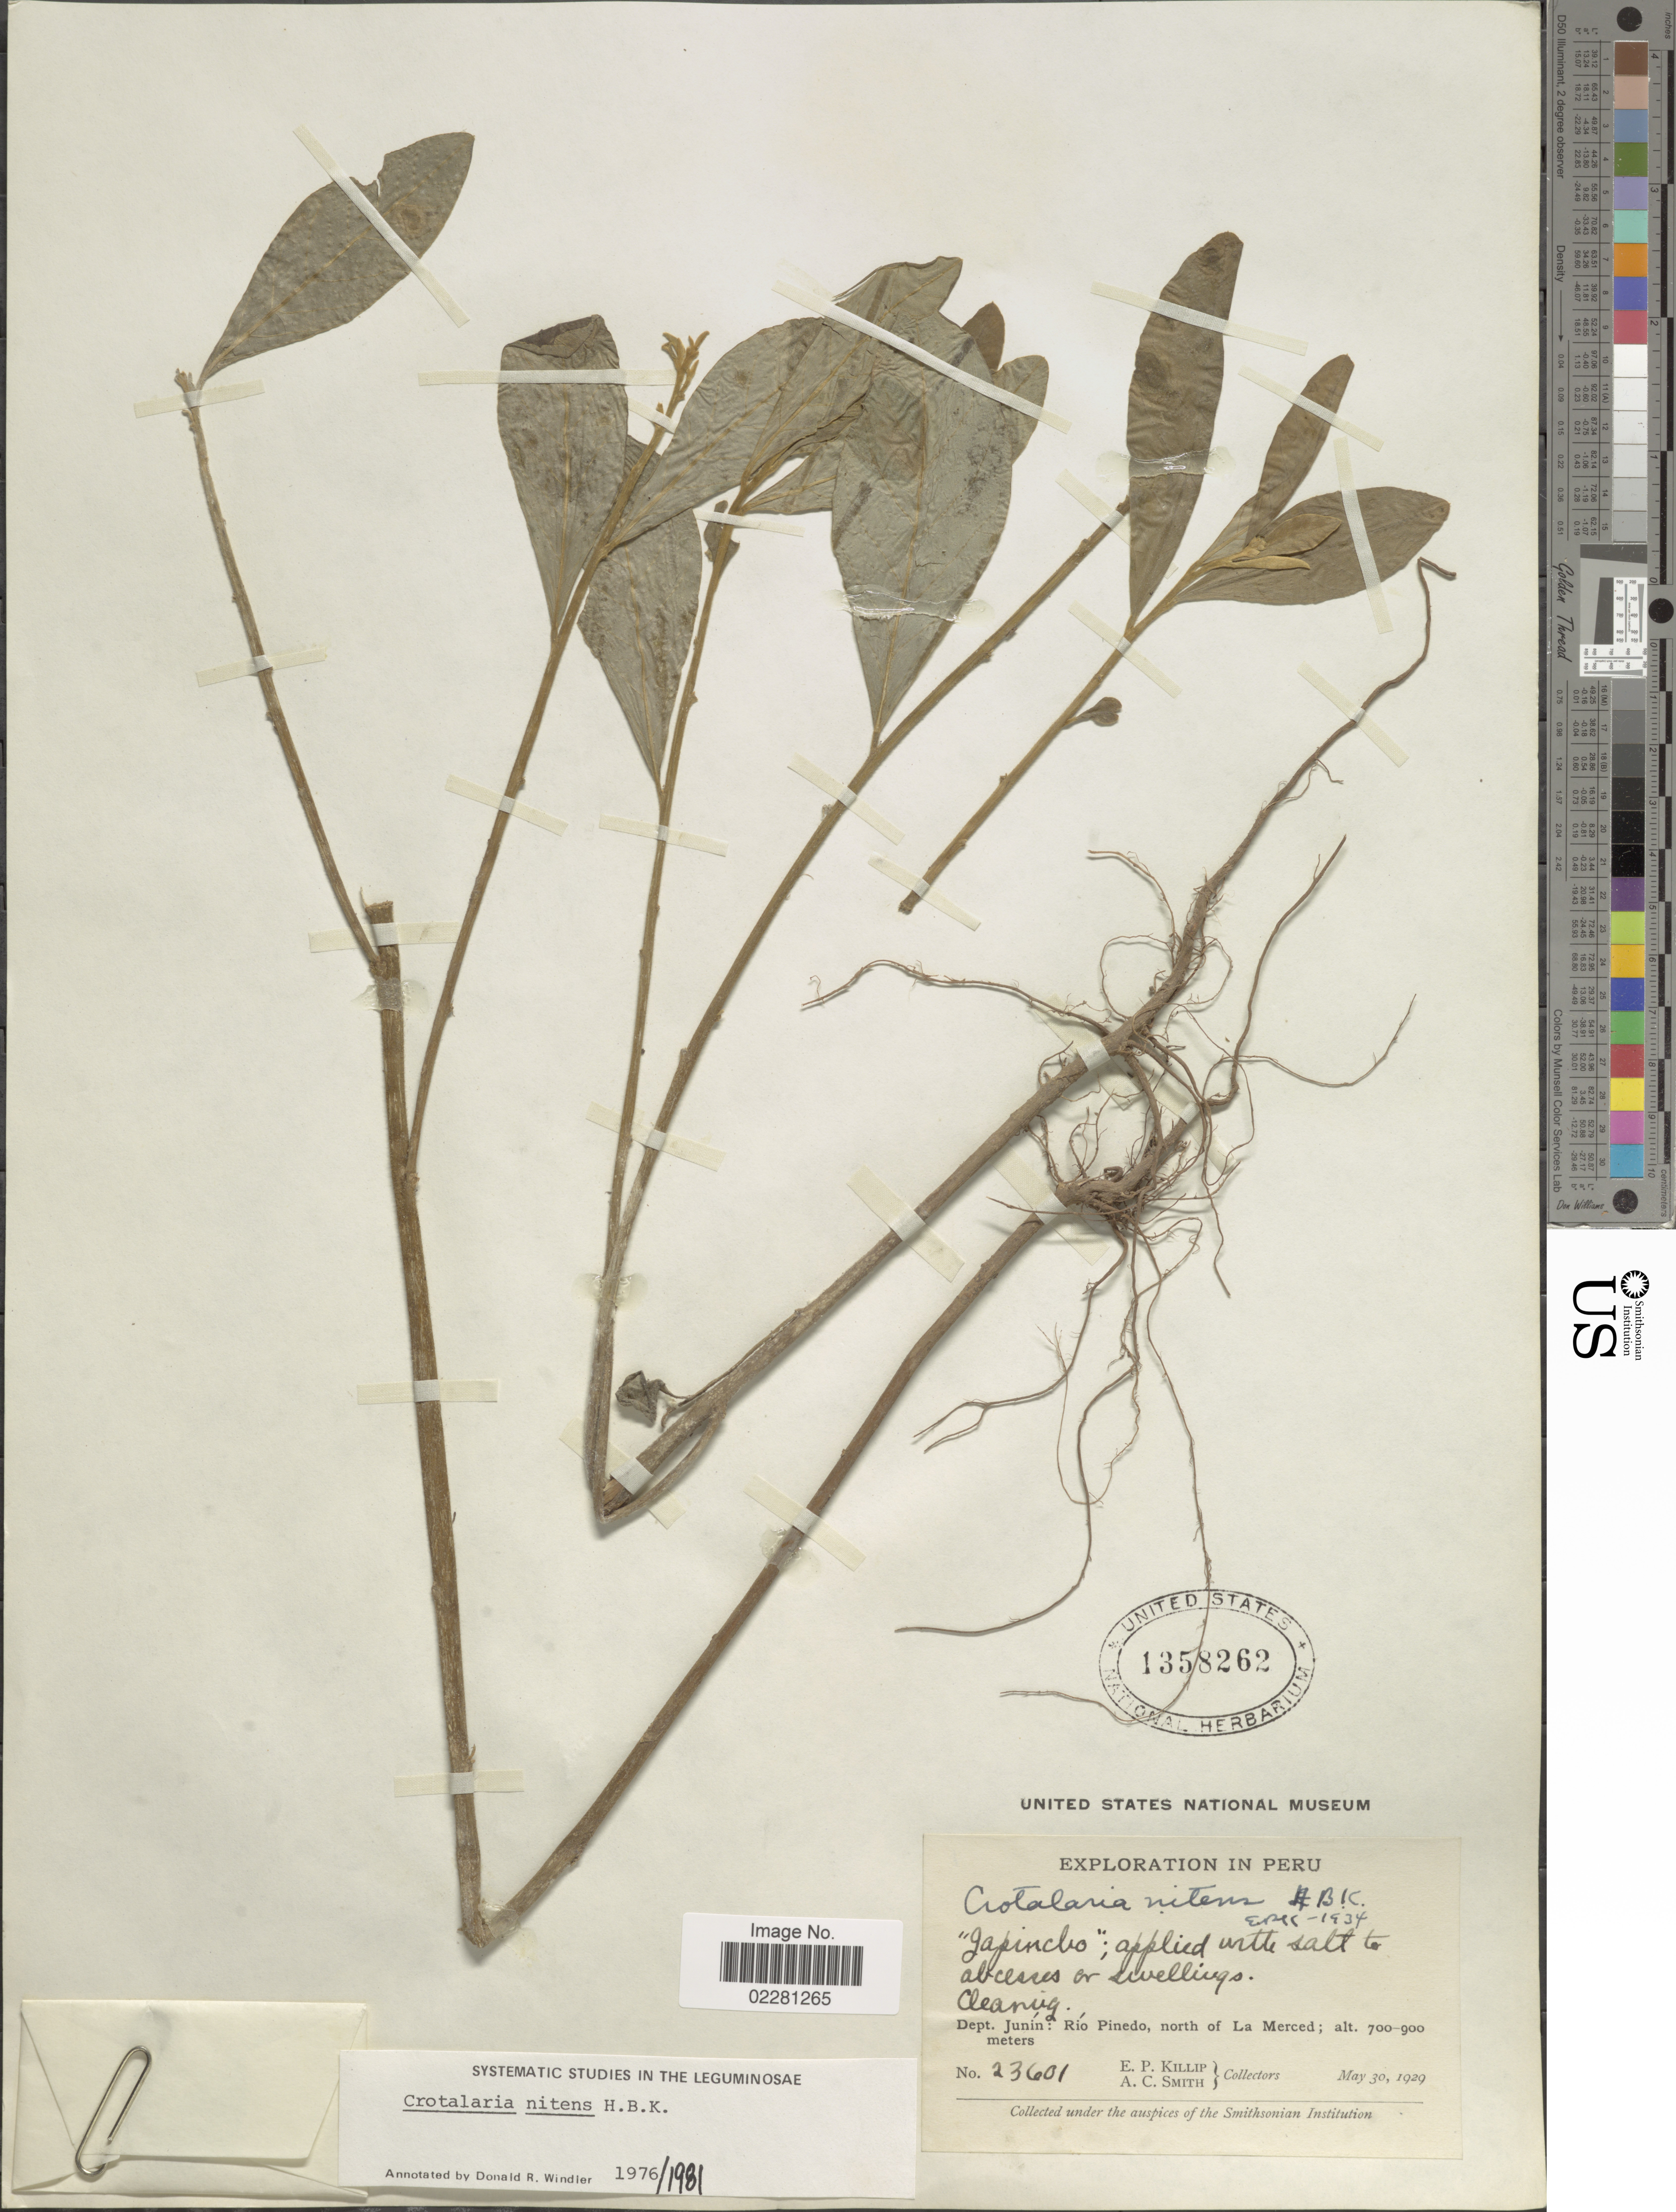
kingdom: Plantae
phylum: Tracheophyta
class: Magnoliopsida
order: Fabales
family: Fabaceae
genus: Crotalaria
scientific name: Crotalaria nitens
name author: Kunth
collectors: E. P. Killip & A. C. Smith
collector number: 23601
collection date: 1929-05-30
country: Peru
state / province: Junín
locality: Rio Pinedo, north of La Merced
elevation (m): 700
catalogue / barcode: US 1358262